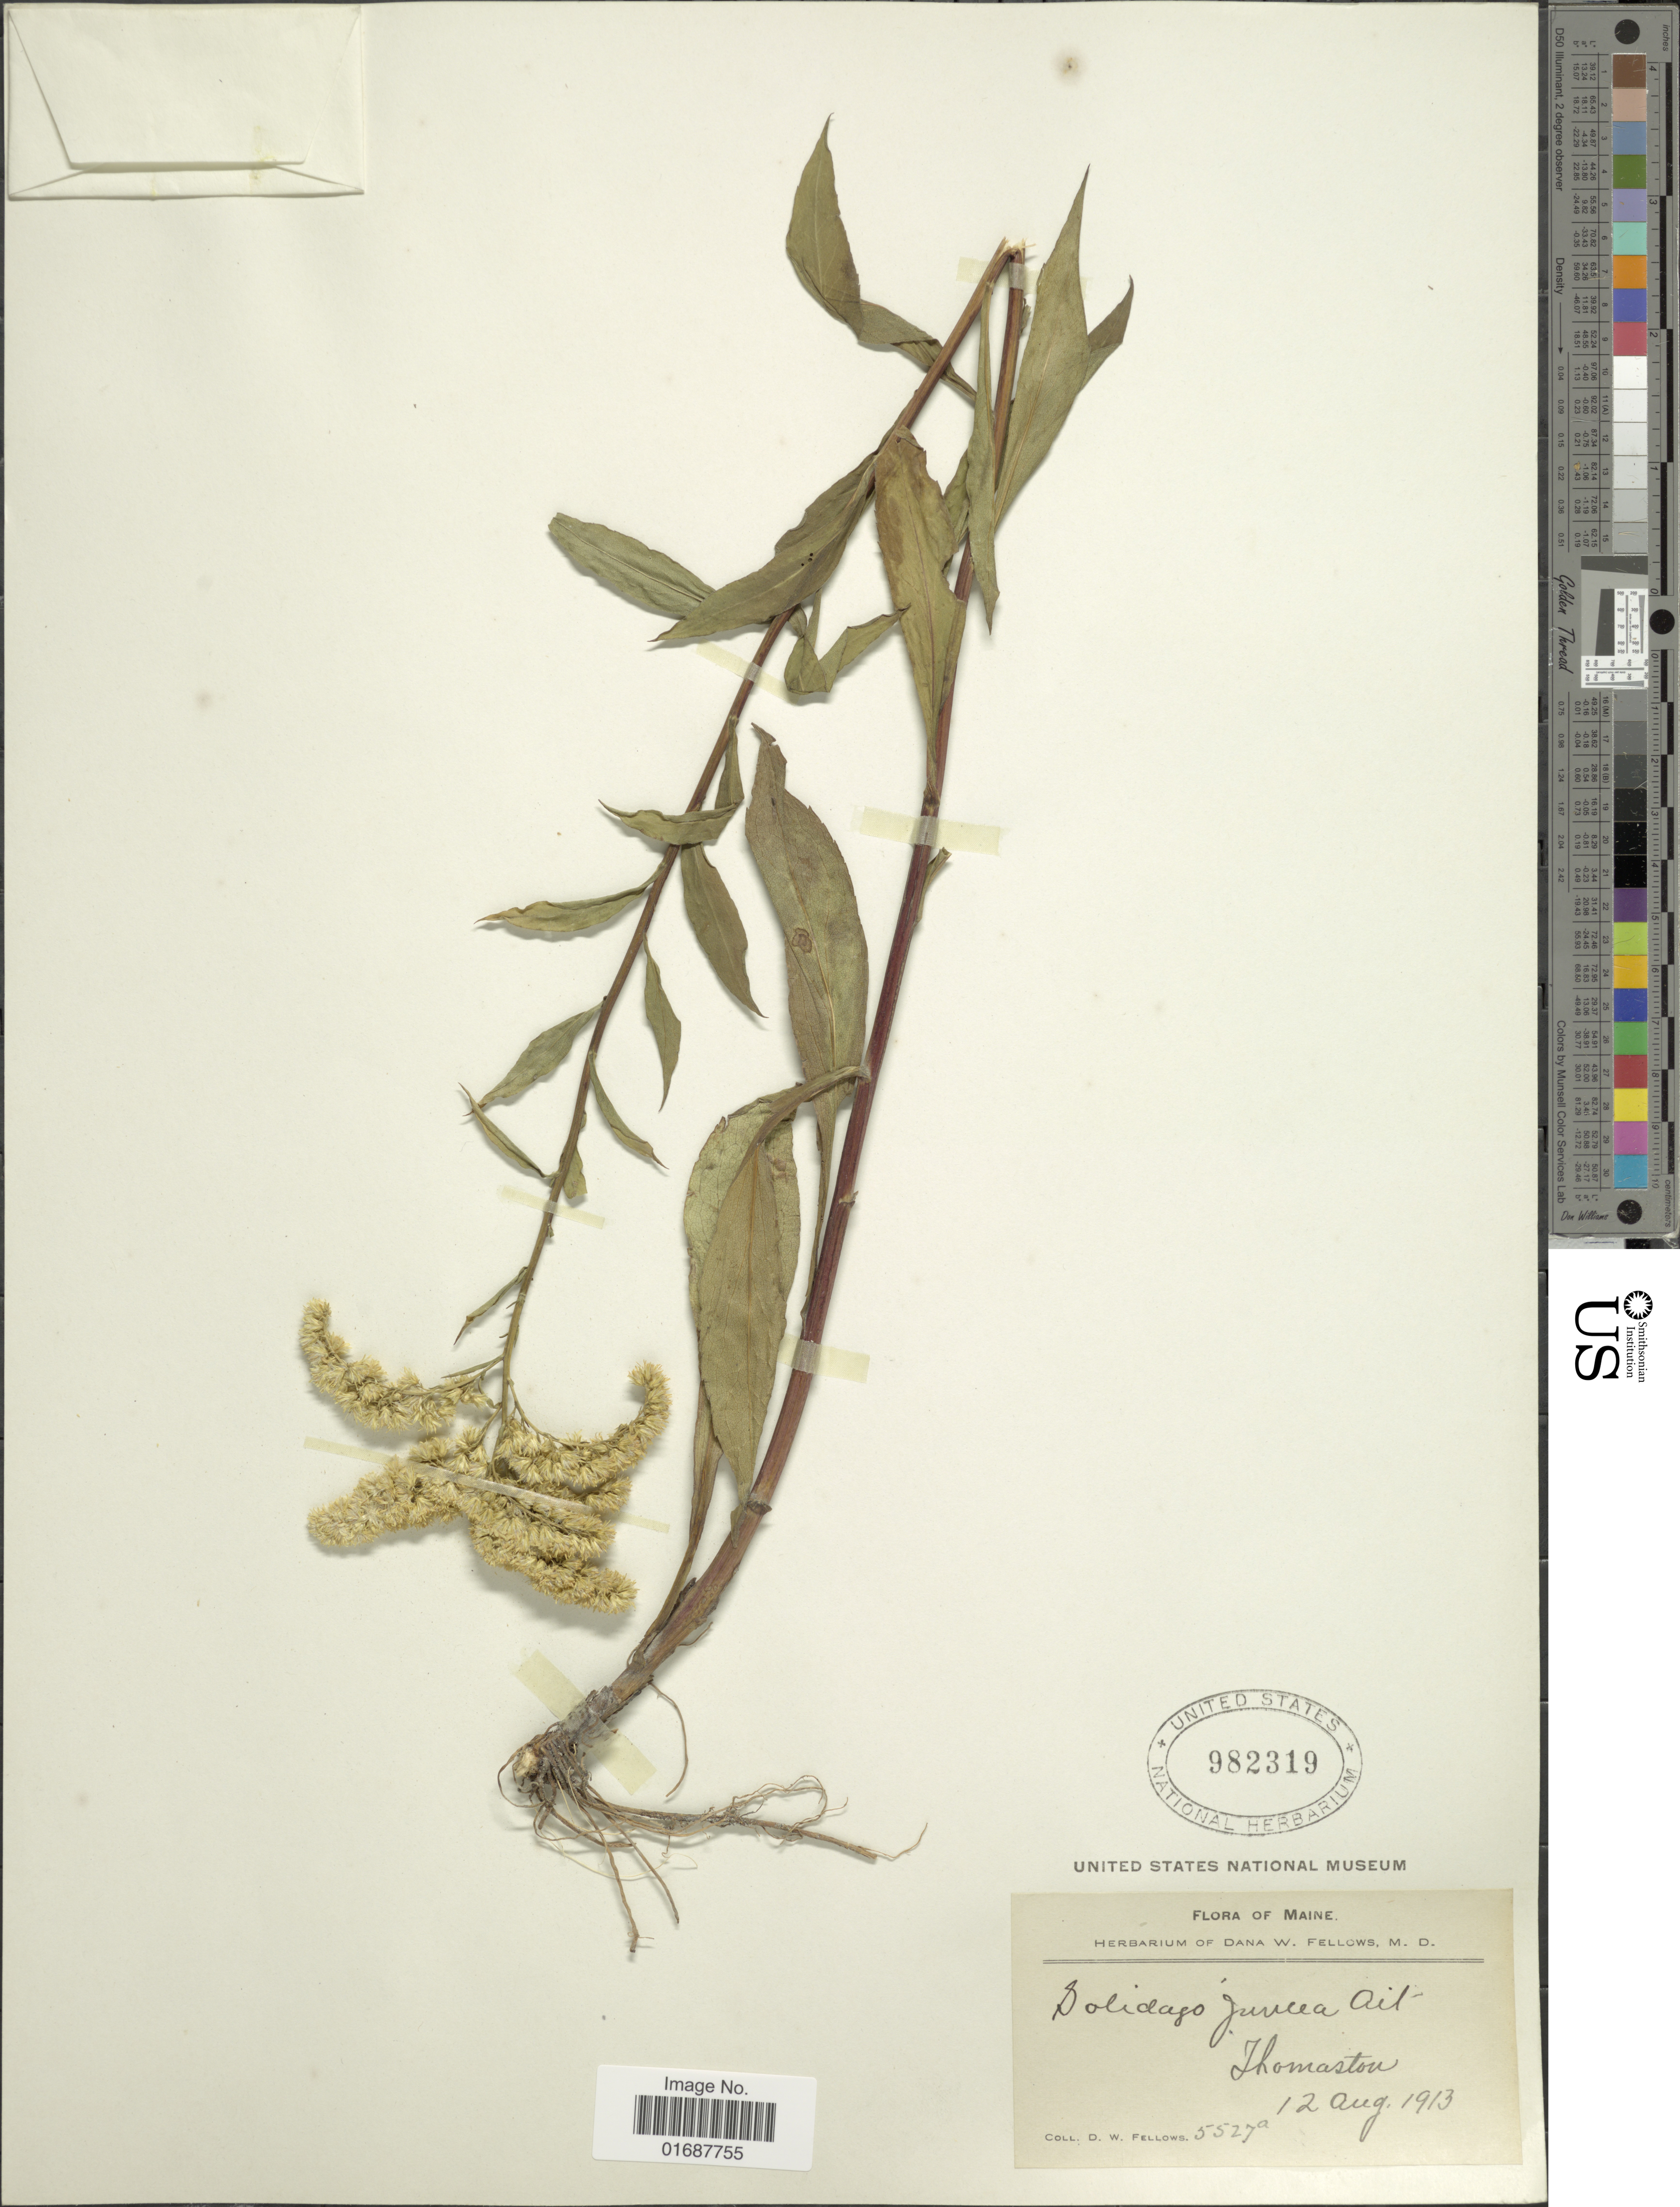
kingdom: Plantae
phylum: Tracheophyta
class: Magnoliopsida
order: Asterales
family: Asteraceae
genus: Solidago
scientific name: Solidago juncea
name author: Aiton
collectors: D. W. Fellows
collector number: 5527a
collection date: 1913-08-12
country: United States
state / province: Maine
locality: Thomaston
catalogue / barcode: US 982319